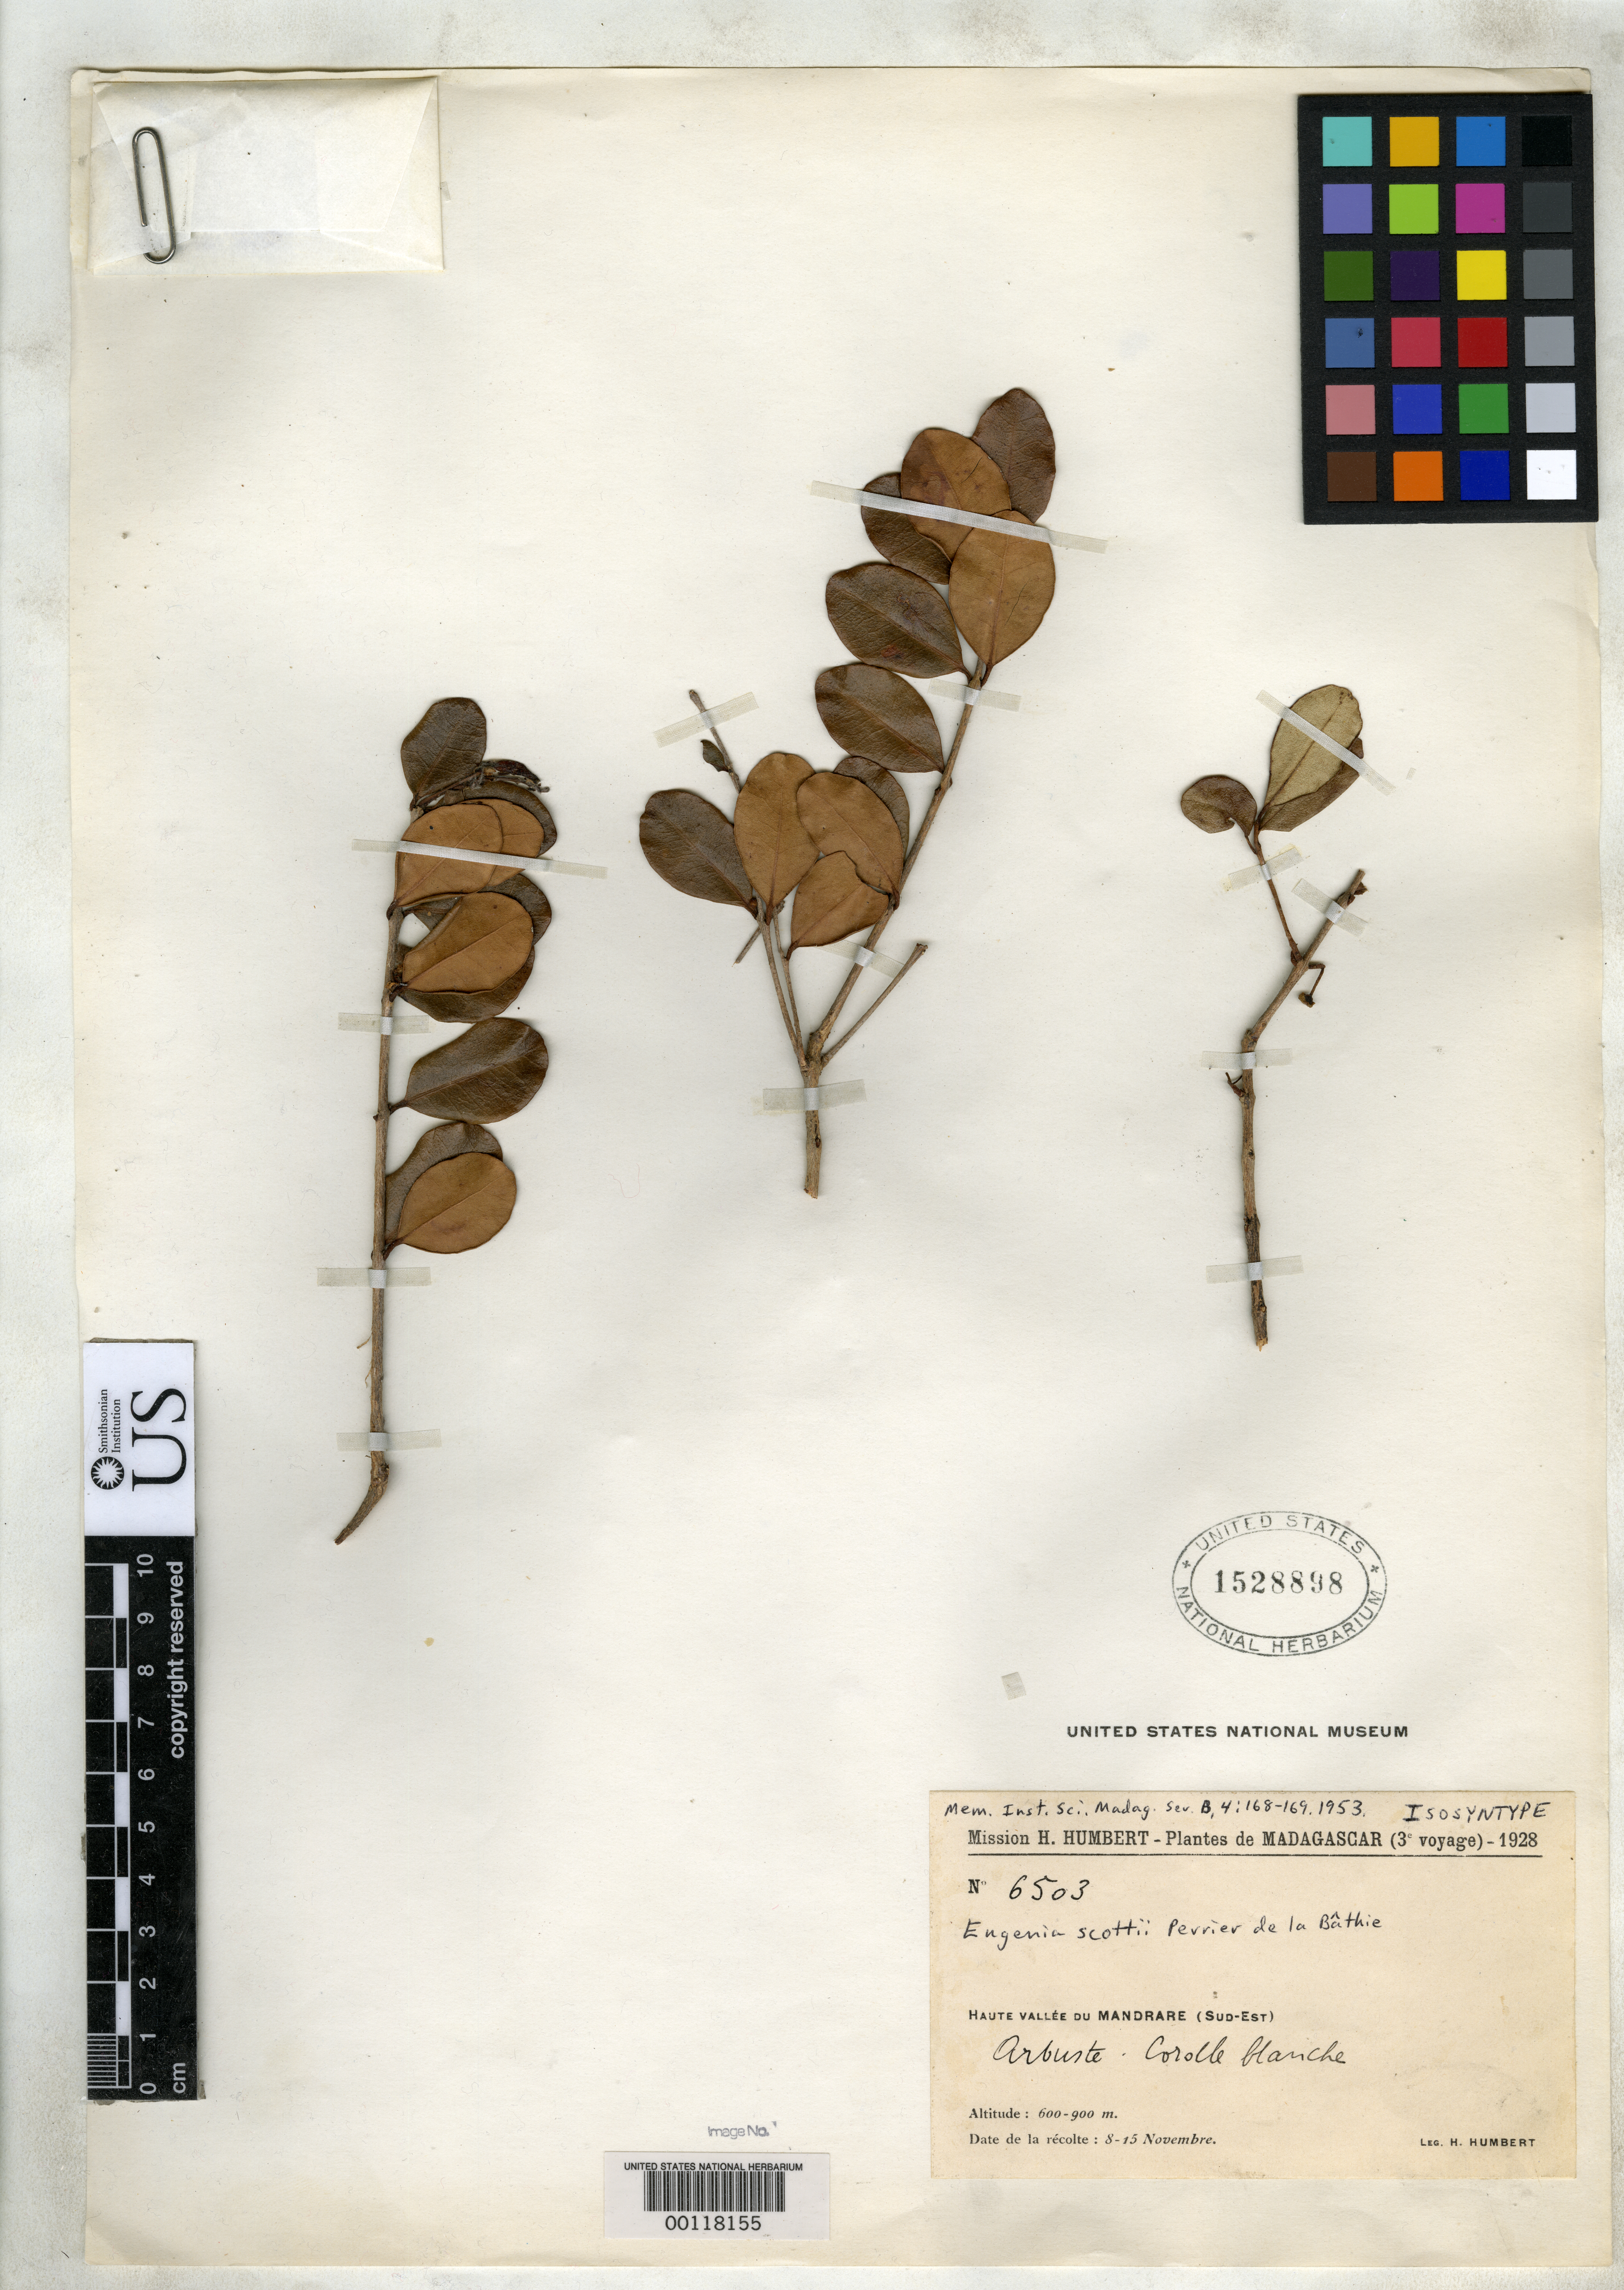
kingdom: Plantae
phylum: Tracheophyta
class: Magnoliopsida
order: Myrtales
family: Myrtaceae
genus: Eugenia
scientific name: Eugenia scottii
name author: H. Perrier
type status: Isosyntype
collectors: H. Humbert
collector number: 6503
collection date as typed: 08 Nov 1928 to 15 Nov 1928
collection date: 1928-11-08/1928-11-15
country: Madagascar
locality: Haute valley du Mandrare (SE).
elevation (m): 600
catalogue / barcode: US 1528898